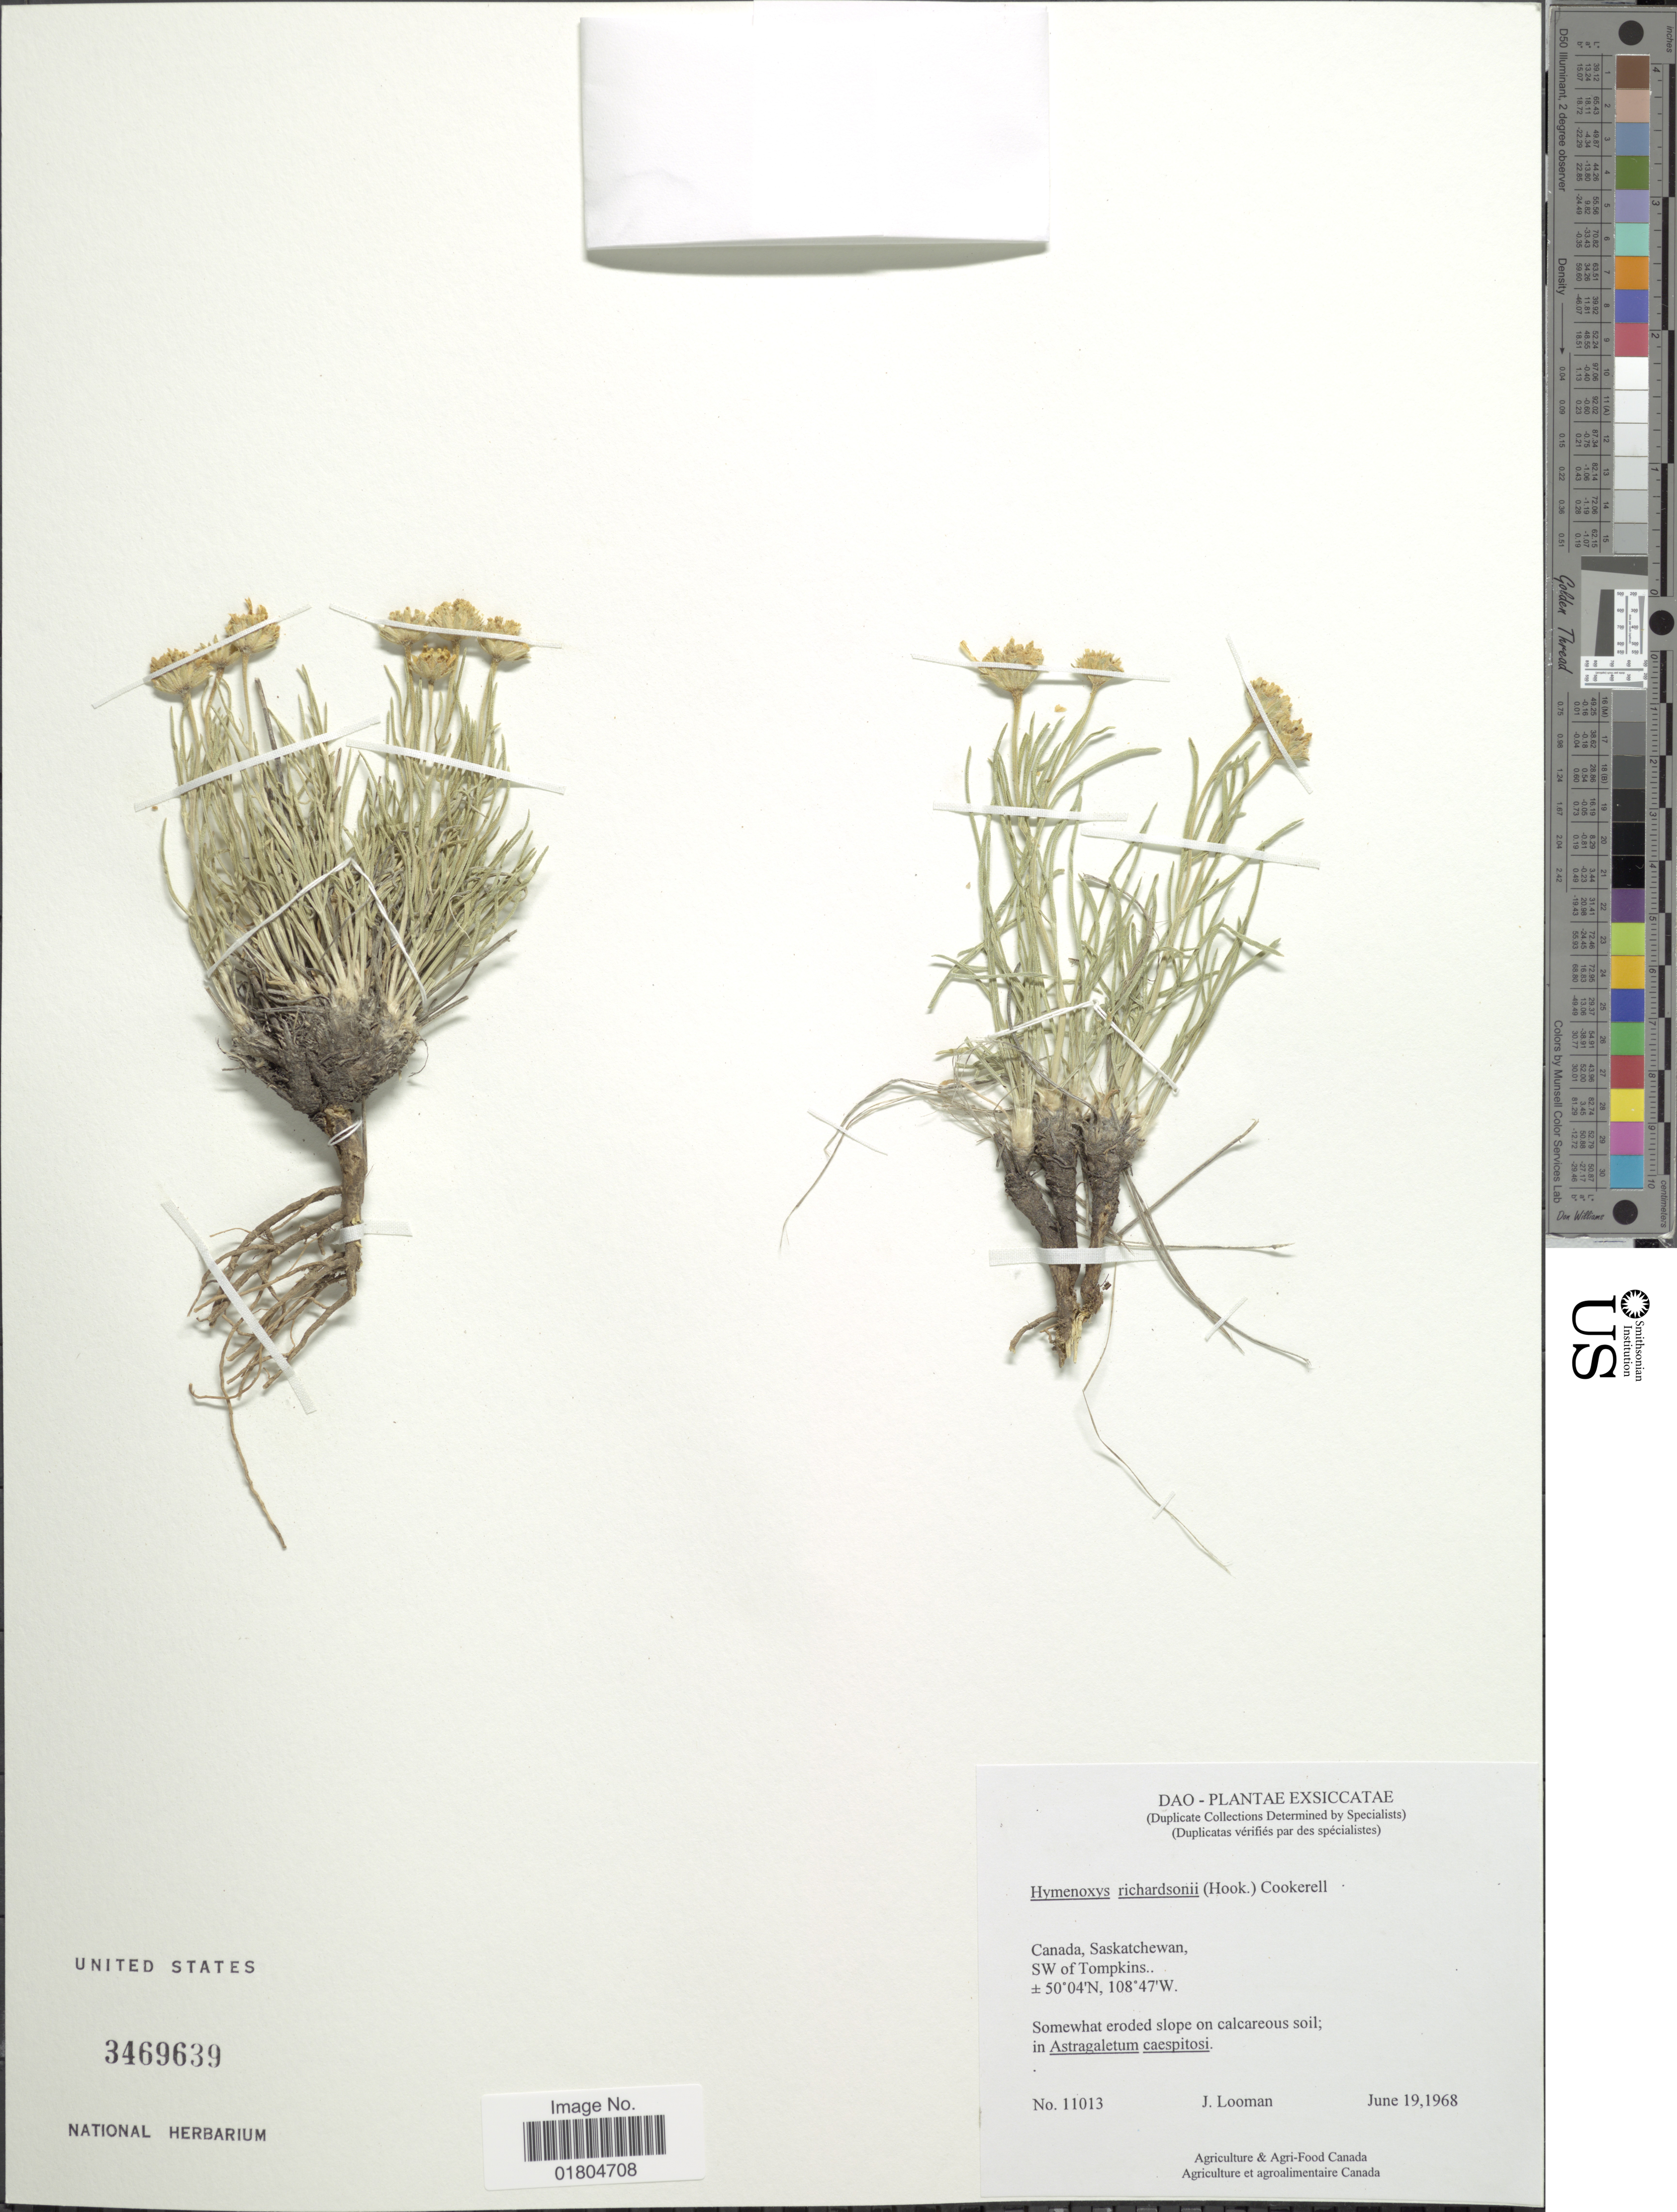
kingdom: Plantae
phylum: Tracheophyta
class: Magnoliopsida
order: Asterales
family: Asteraceae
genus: Hymenoxys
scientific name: Hymenoxys richardsonii var. floribunda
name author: (A. Gray) K.F. Parker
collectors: J. Looman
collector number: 11013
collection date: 1968-06-19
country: Canada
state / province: Saskatchewan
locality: SW of Tompkins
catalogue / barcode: US 3469639